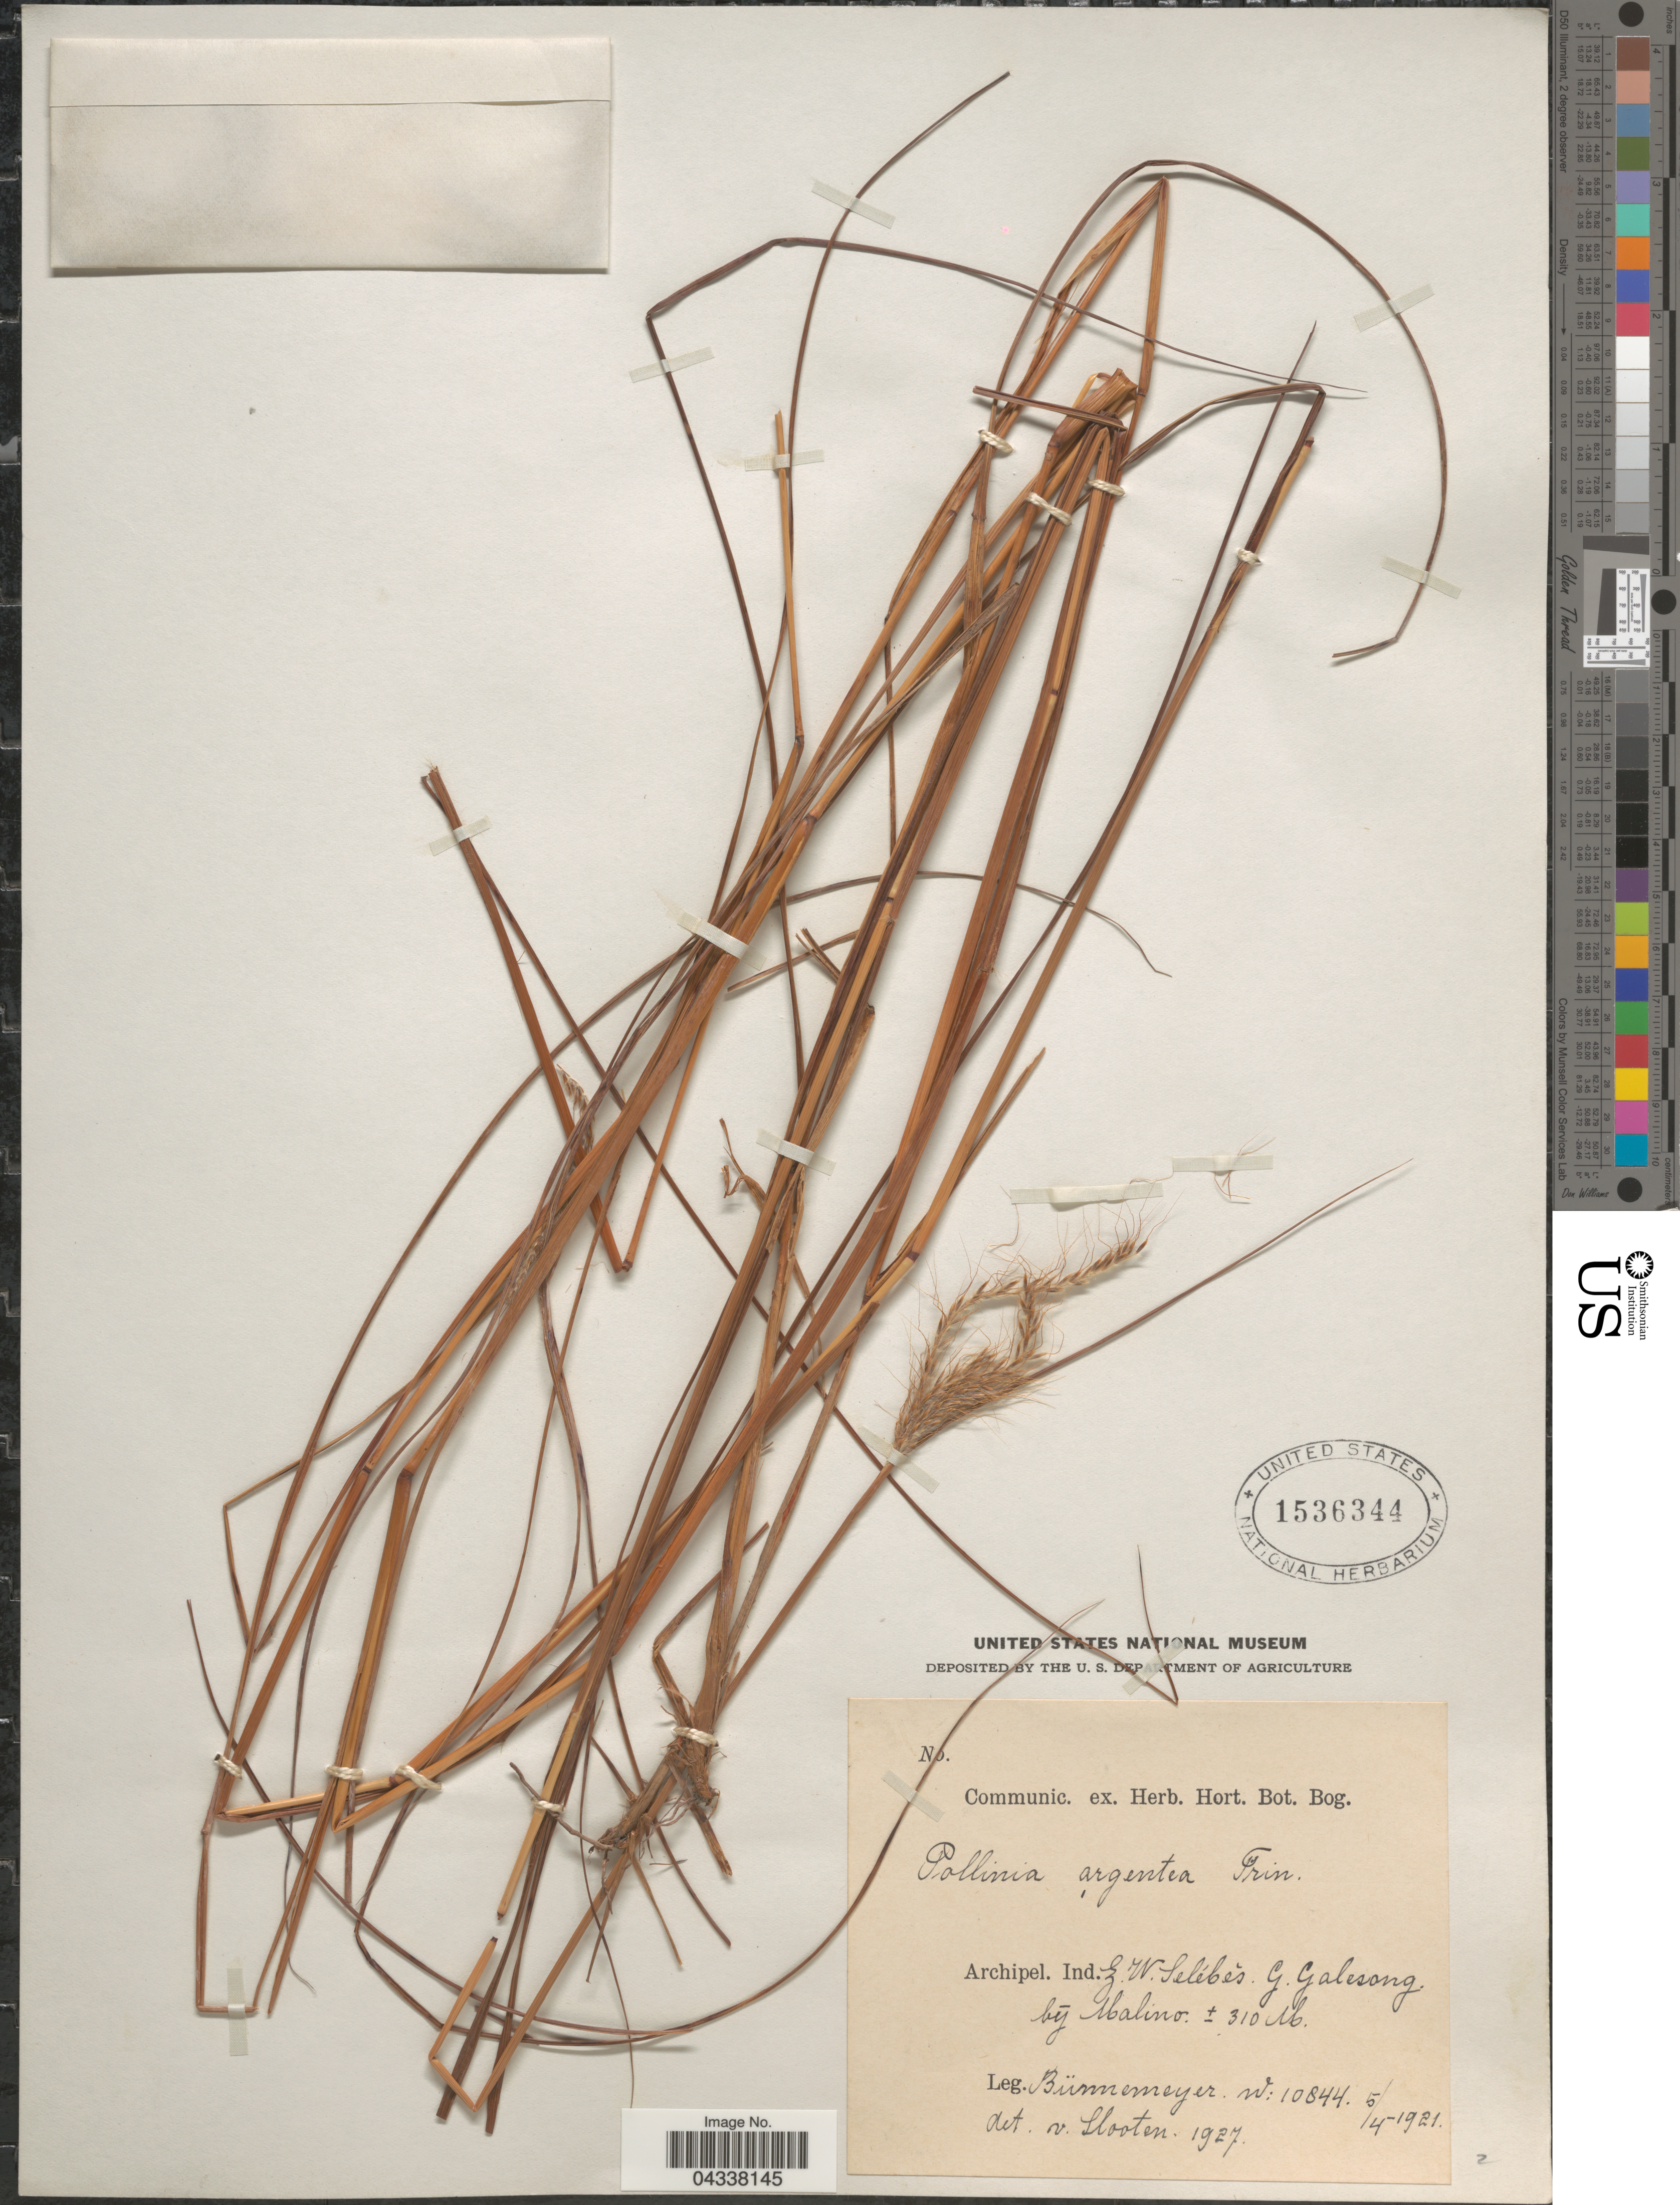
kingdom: Plantae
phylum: Tracheophyta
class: Liliopsida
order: Poales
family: Poaceae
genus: Pseudopogonatherum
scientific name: Pseudopogonatherum trispicatum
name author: (Schult.) Ohwi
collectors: Bunnemeyer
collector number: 10844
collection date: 1921-04-05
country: Indonesia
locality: Archipel. Ind.: Z.W. Celebes. G. Galesong bij Malino.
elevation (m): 310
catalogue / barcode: US 1536344